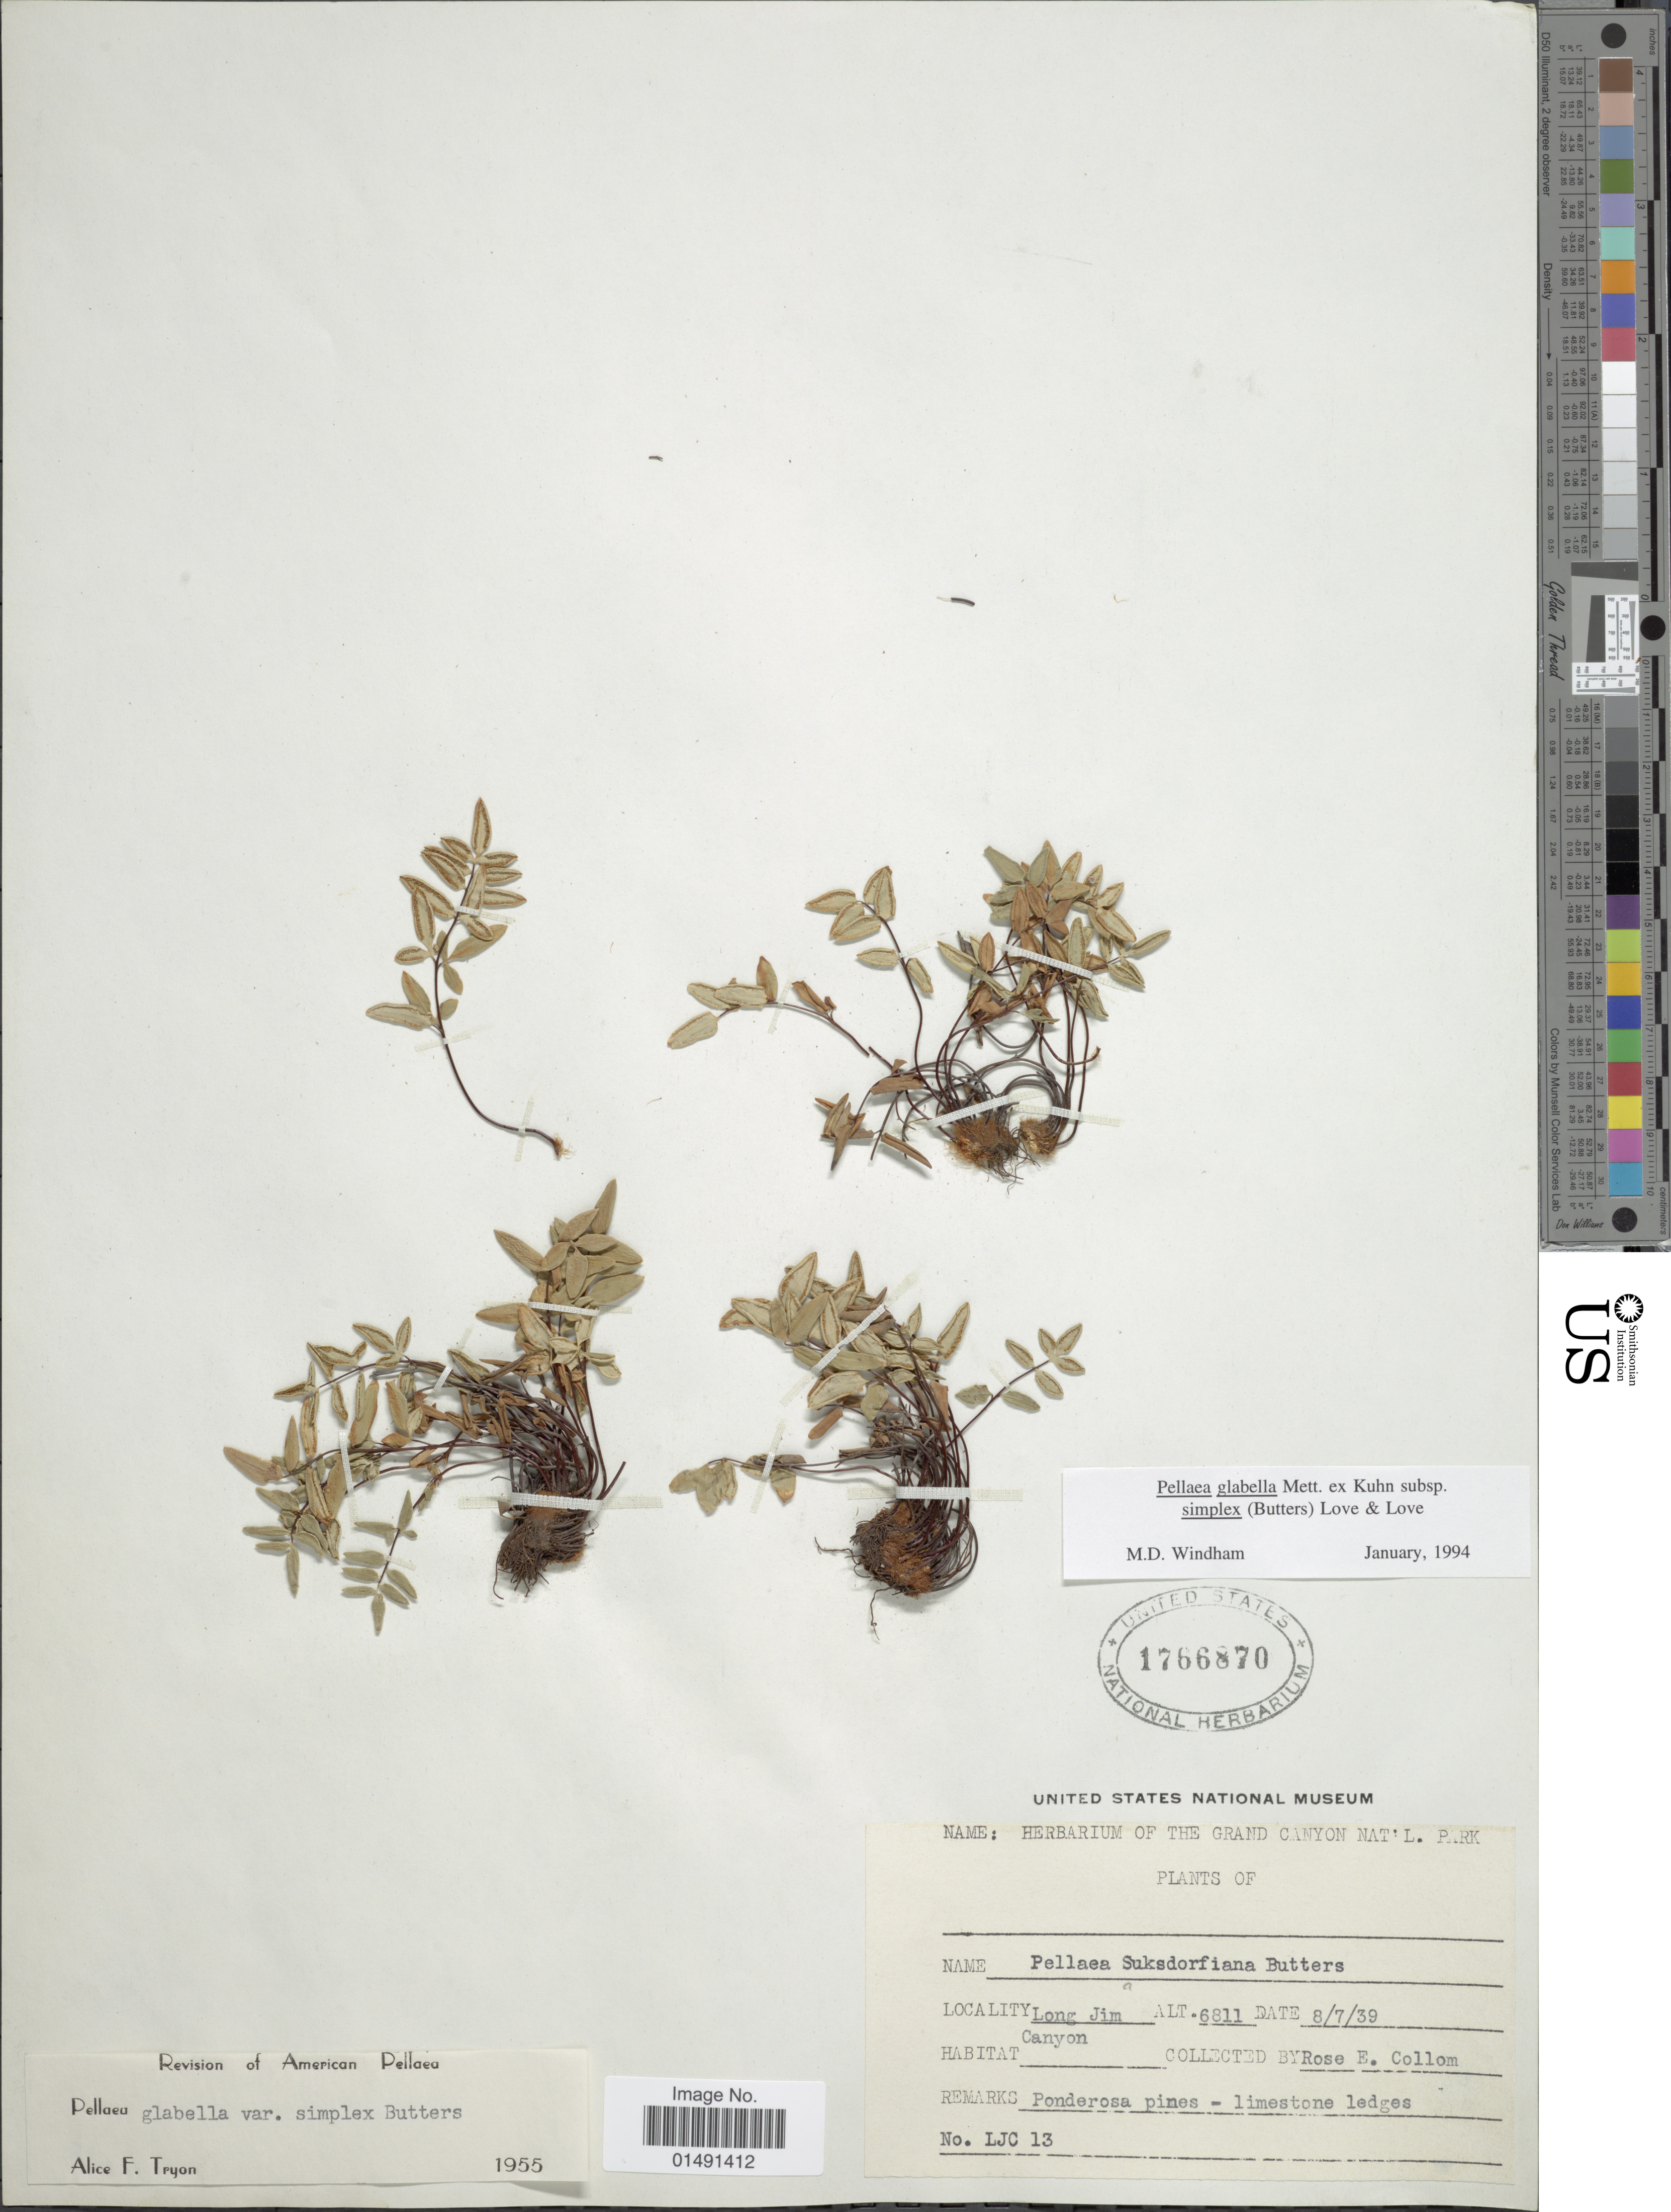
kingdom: Plantae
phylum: Tracheophyta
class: Polypodiopsida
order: Polypodiales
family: Pteridaceae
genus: Pellaea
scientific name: Pellaea glabella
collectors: R. E. Collom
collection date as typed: Transcribed d/m/y: 8/7/39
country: United States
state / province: Arizona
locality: Long Jim Canyon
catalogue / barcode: US 1766870